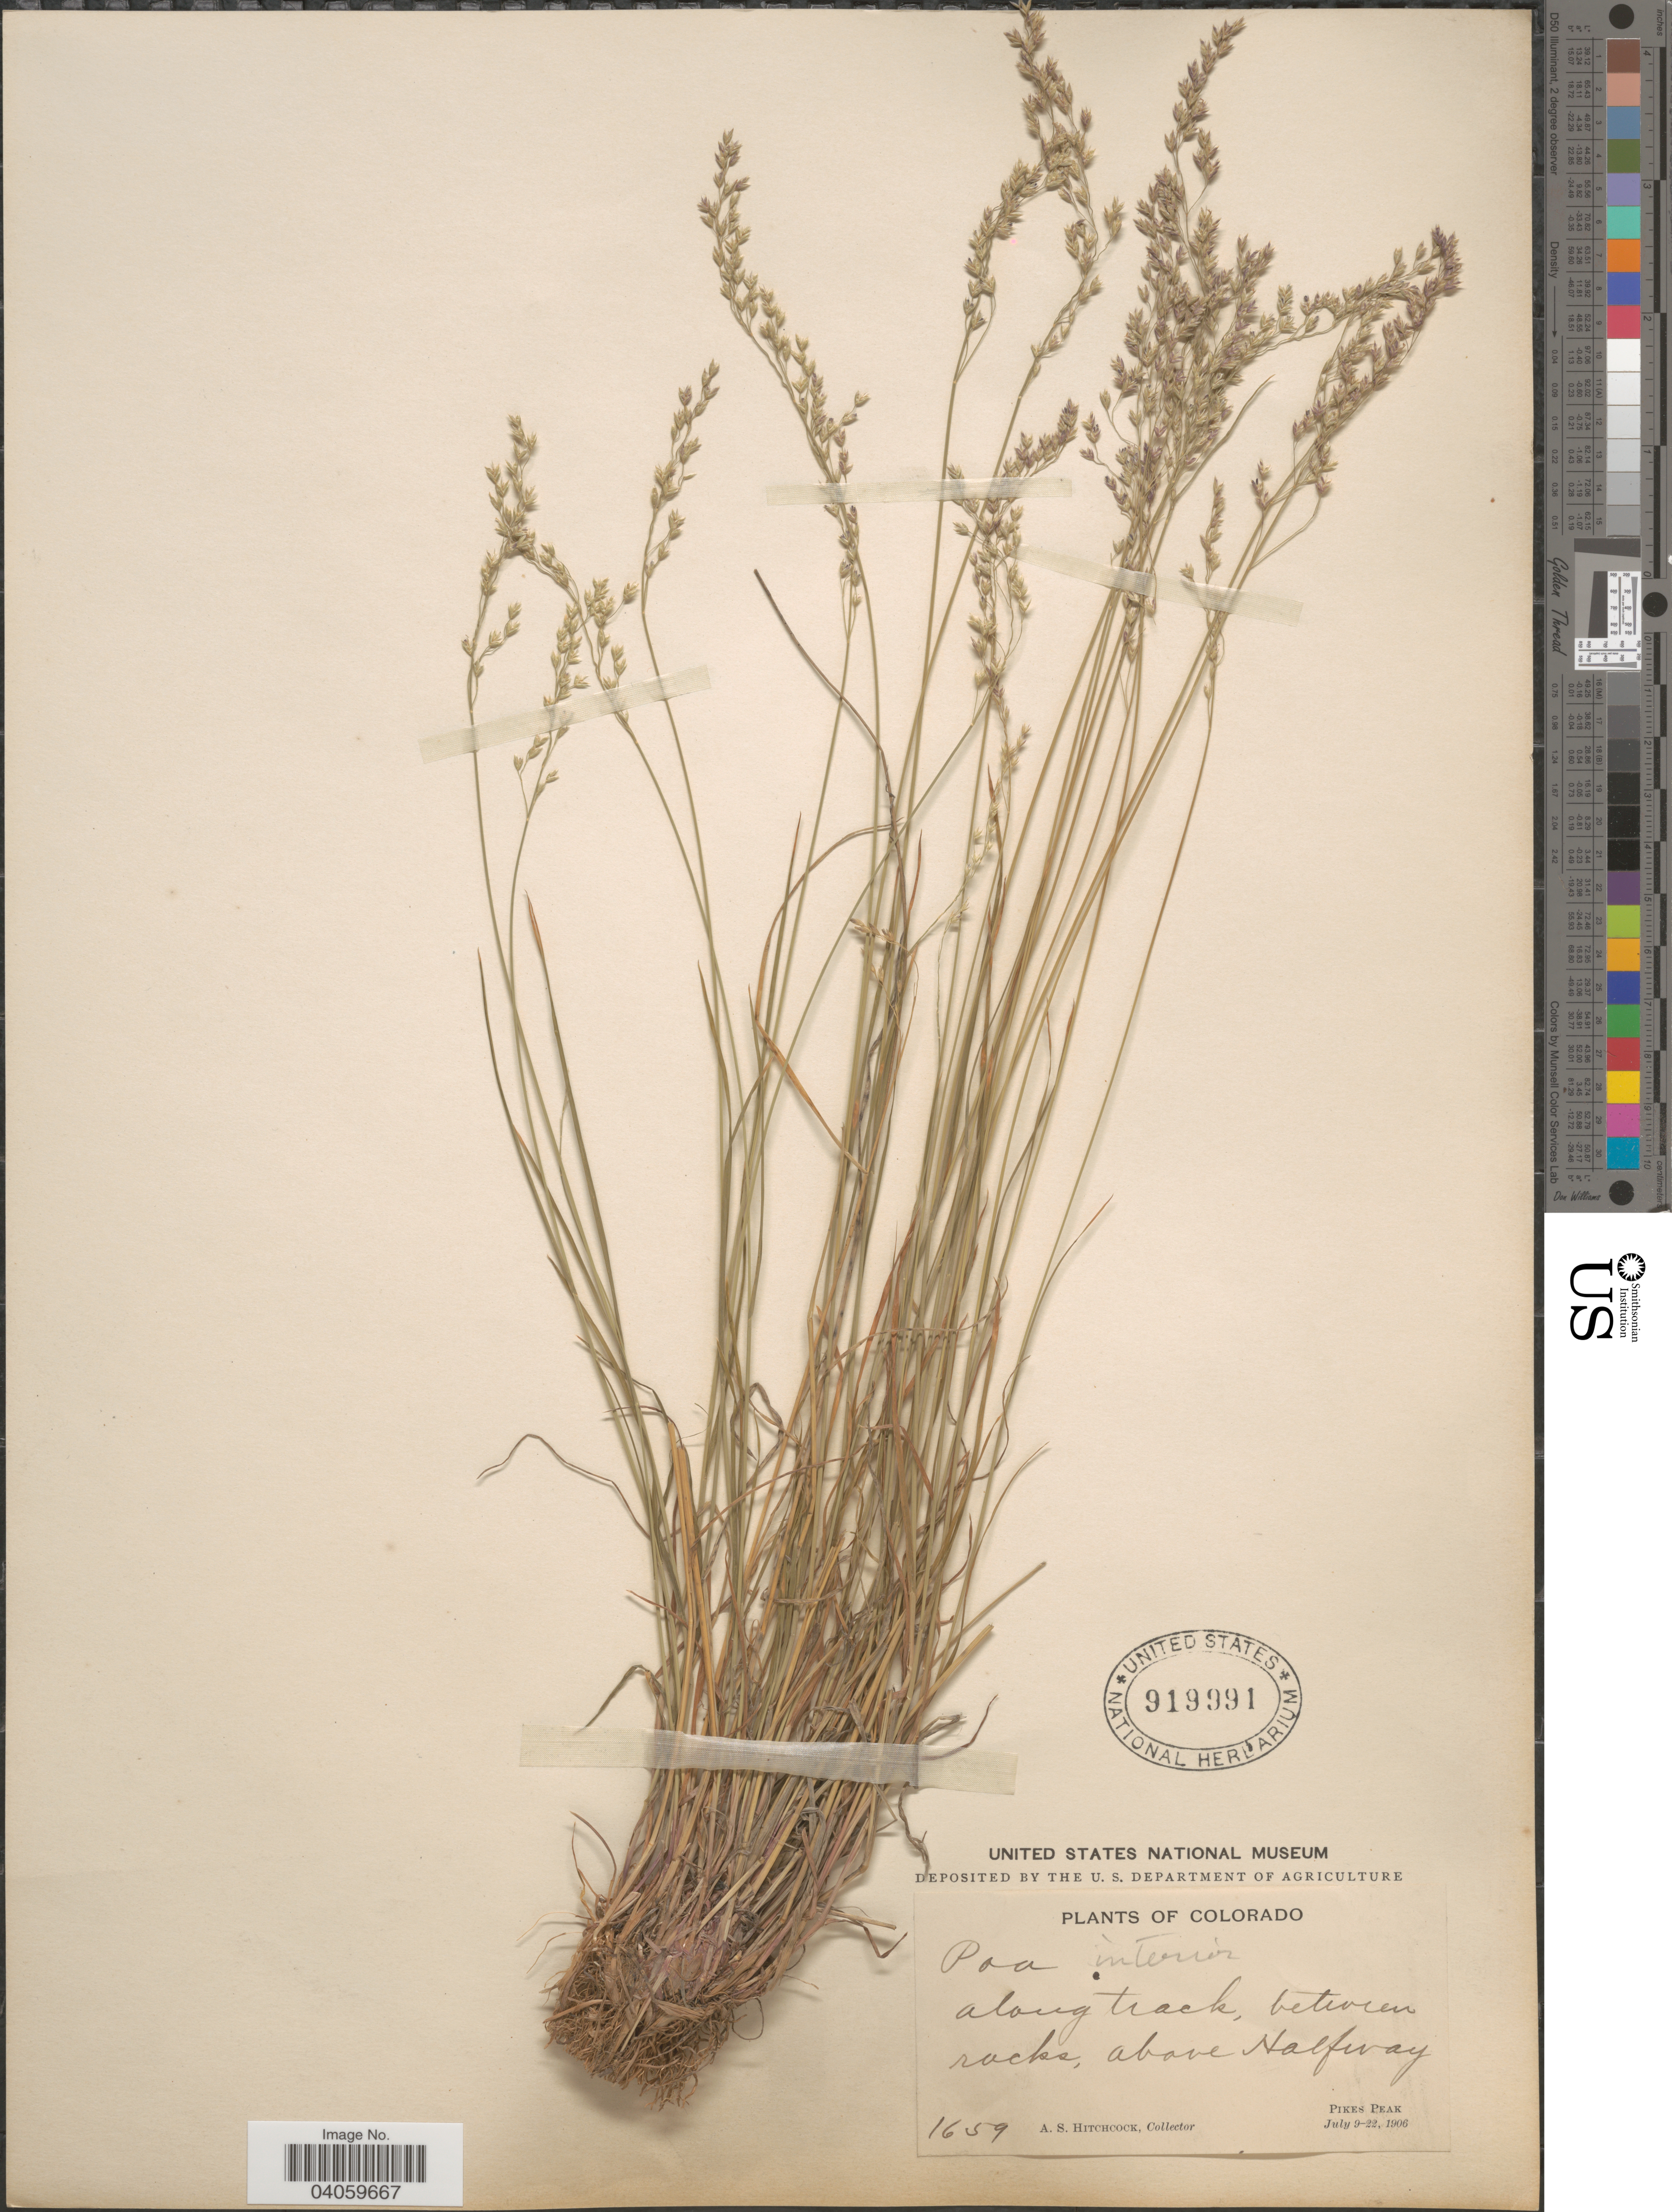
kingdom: Plantae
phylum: Tracheophyta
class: Liliopsida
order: Poales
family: Poaceae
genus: Poa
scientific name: Poa interior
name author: Rydb.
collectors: A. S. Hitchcock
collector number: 1659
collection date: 1906-07-09/1906-07-22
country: United States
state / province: Colorado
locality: Along track, between rocks, above Halfway. Pikes Peak.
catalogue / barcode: US 919991